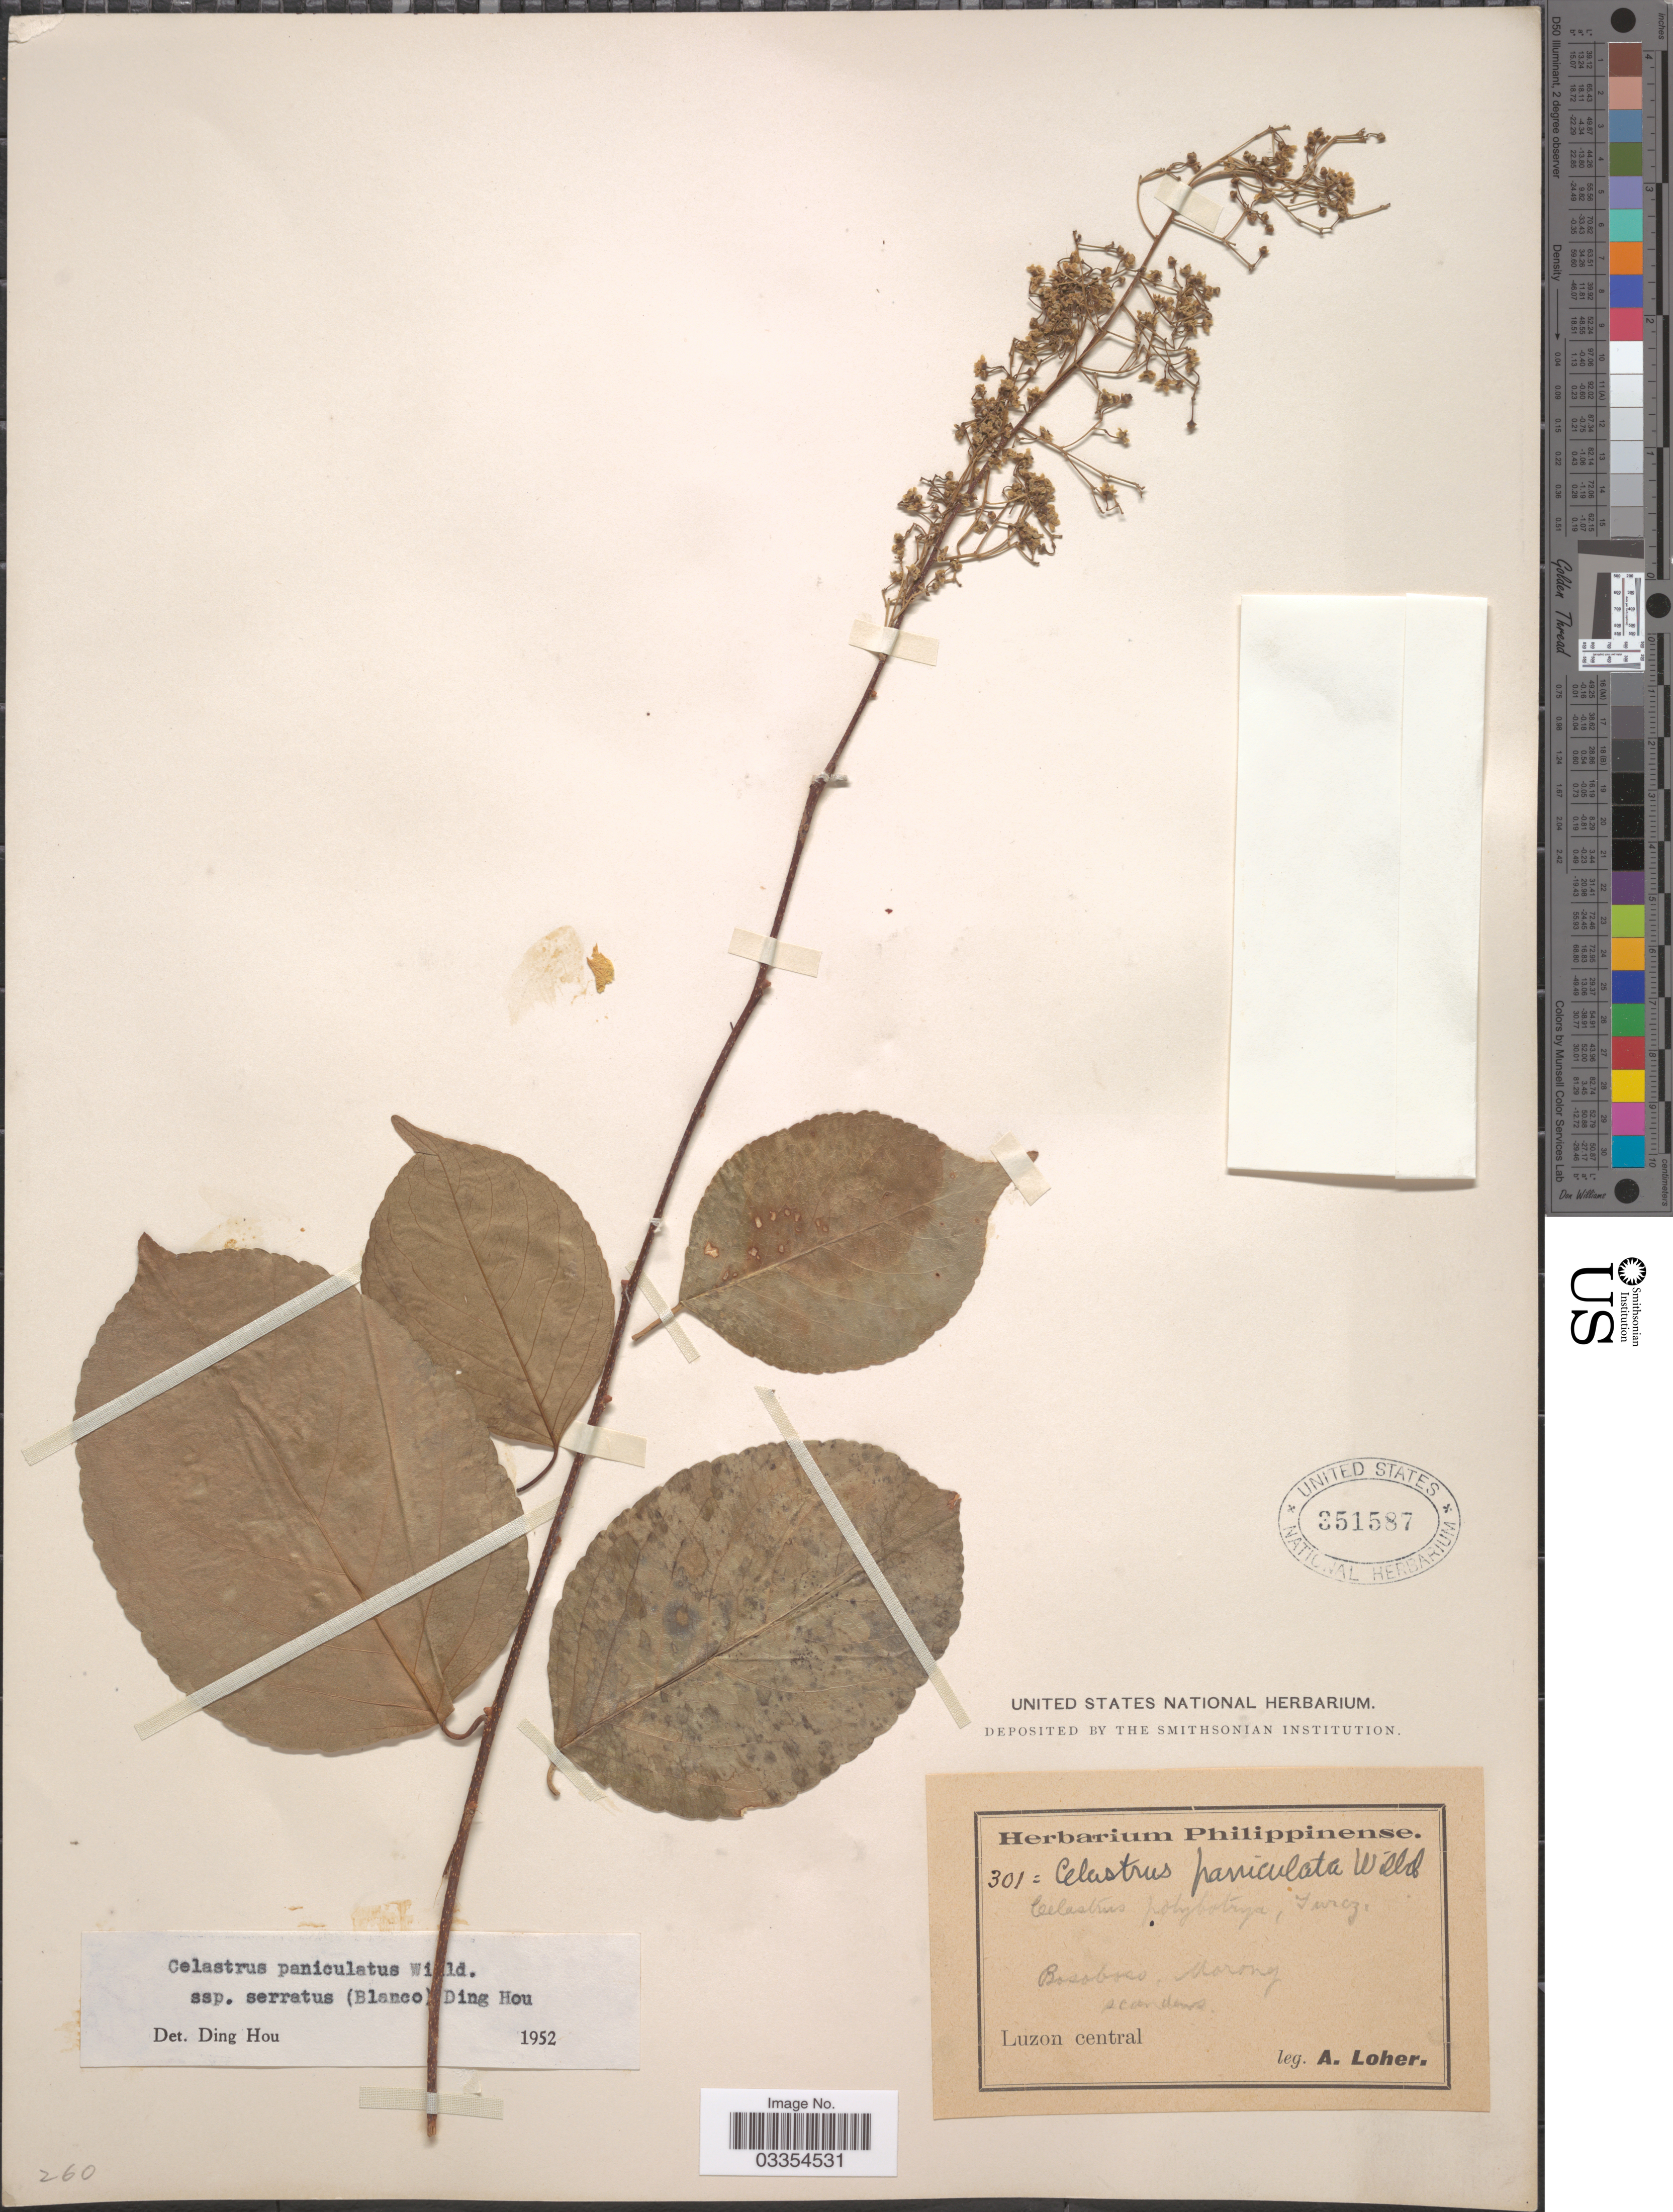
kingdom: Plantae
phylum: Tracheophyta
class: Magnoliopsida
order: Celastrales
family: Celastraceae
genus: Celastrus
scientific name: Celastrus paniculatus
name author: Willd.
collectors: A. Loher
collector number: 301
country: Philippines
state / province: Central Luzon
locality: Luzon central, Bosoboso, Morong.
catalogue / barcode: US 351587